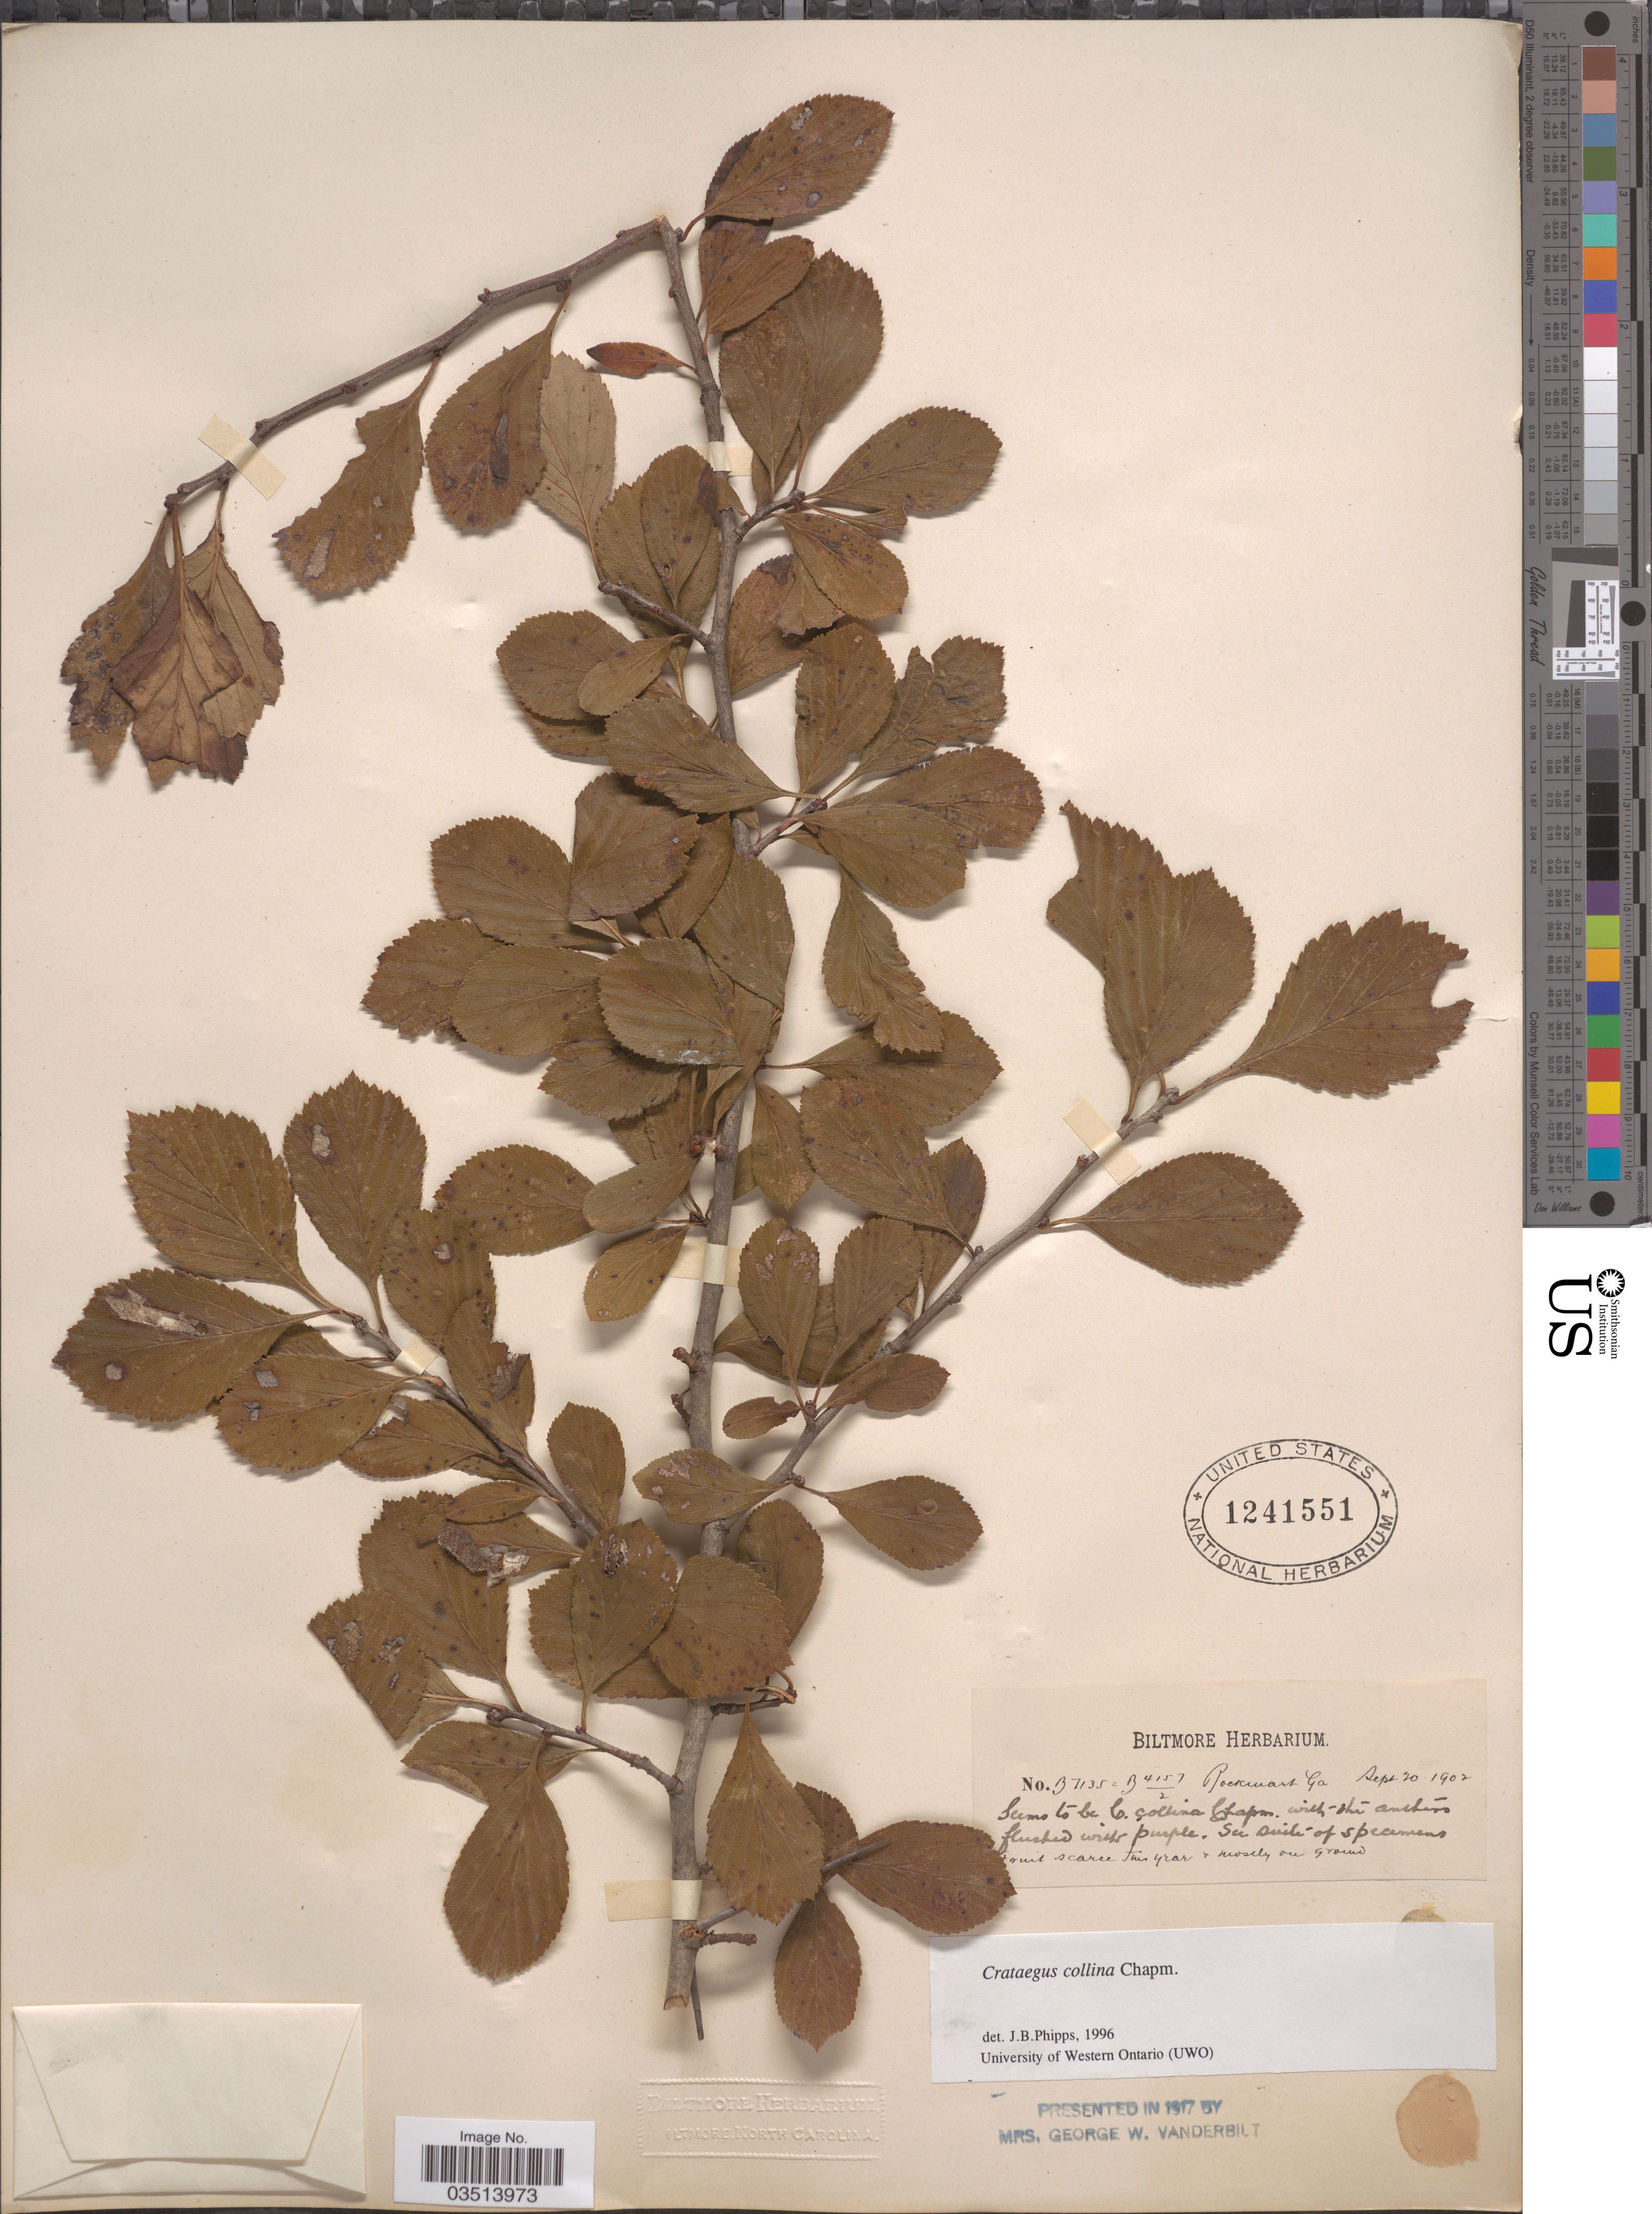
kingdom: Plantae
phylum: Tracheophyta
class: Magnoliopsida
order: Rosales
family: Rosaceae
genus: Crataegus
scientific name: Crataegus collina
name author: Chapm.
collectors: ex herb. Biltmore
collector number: B7135=B4157-2?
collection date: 1902-09-20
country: United States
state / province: Georgia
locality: Rockmart.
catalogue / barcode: US 1241551